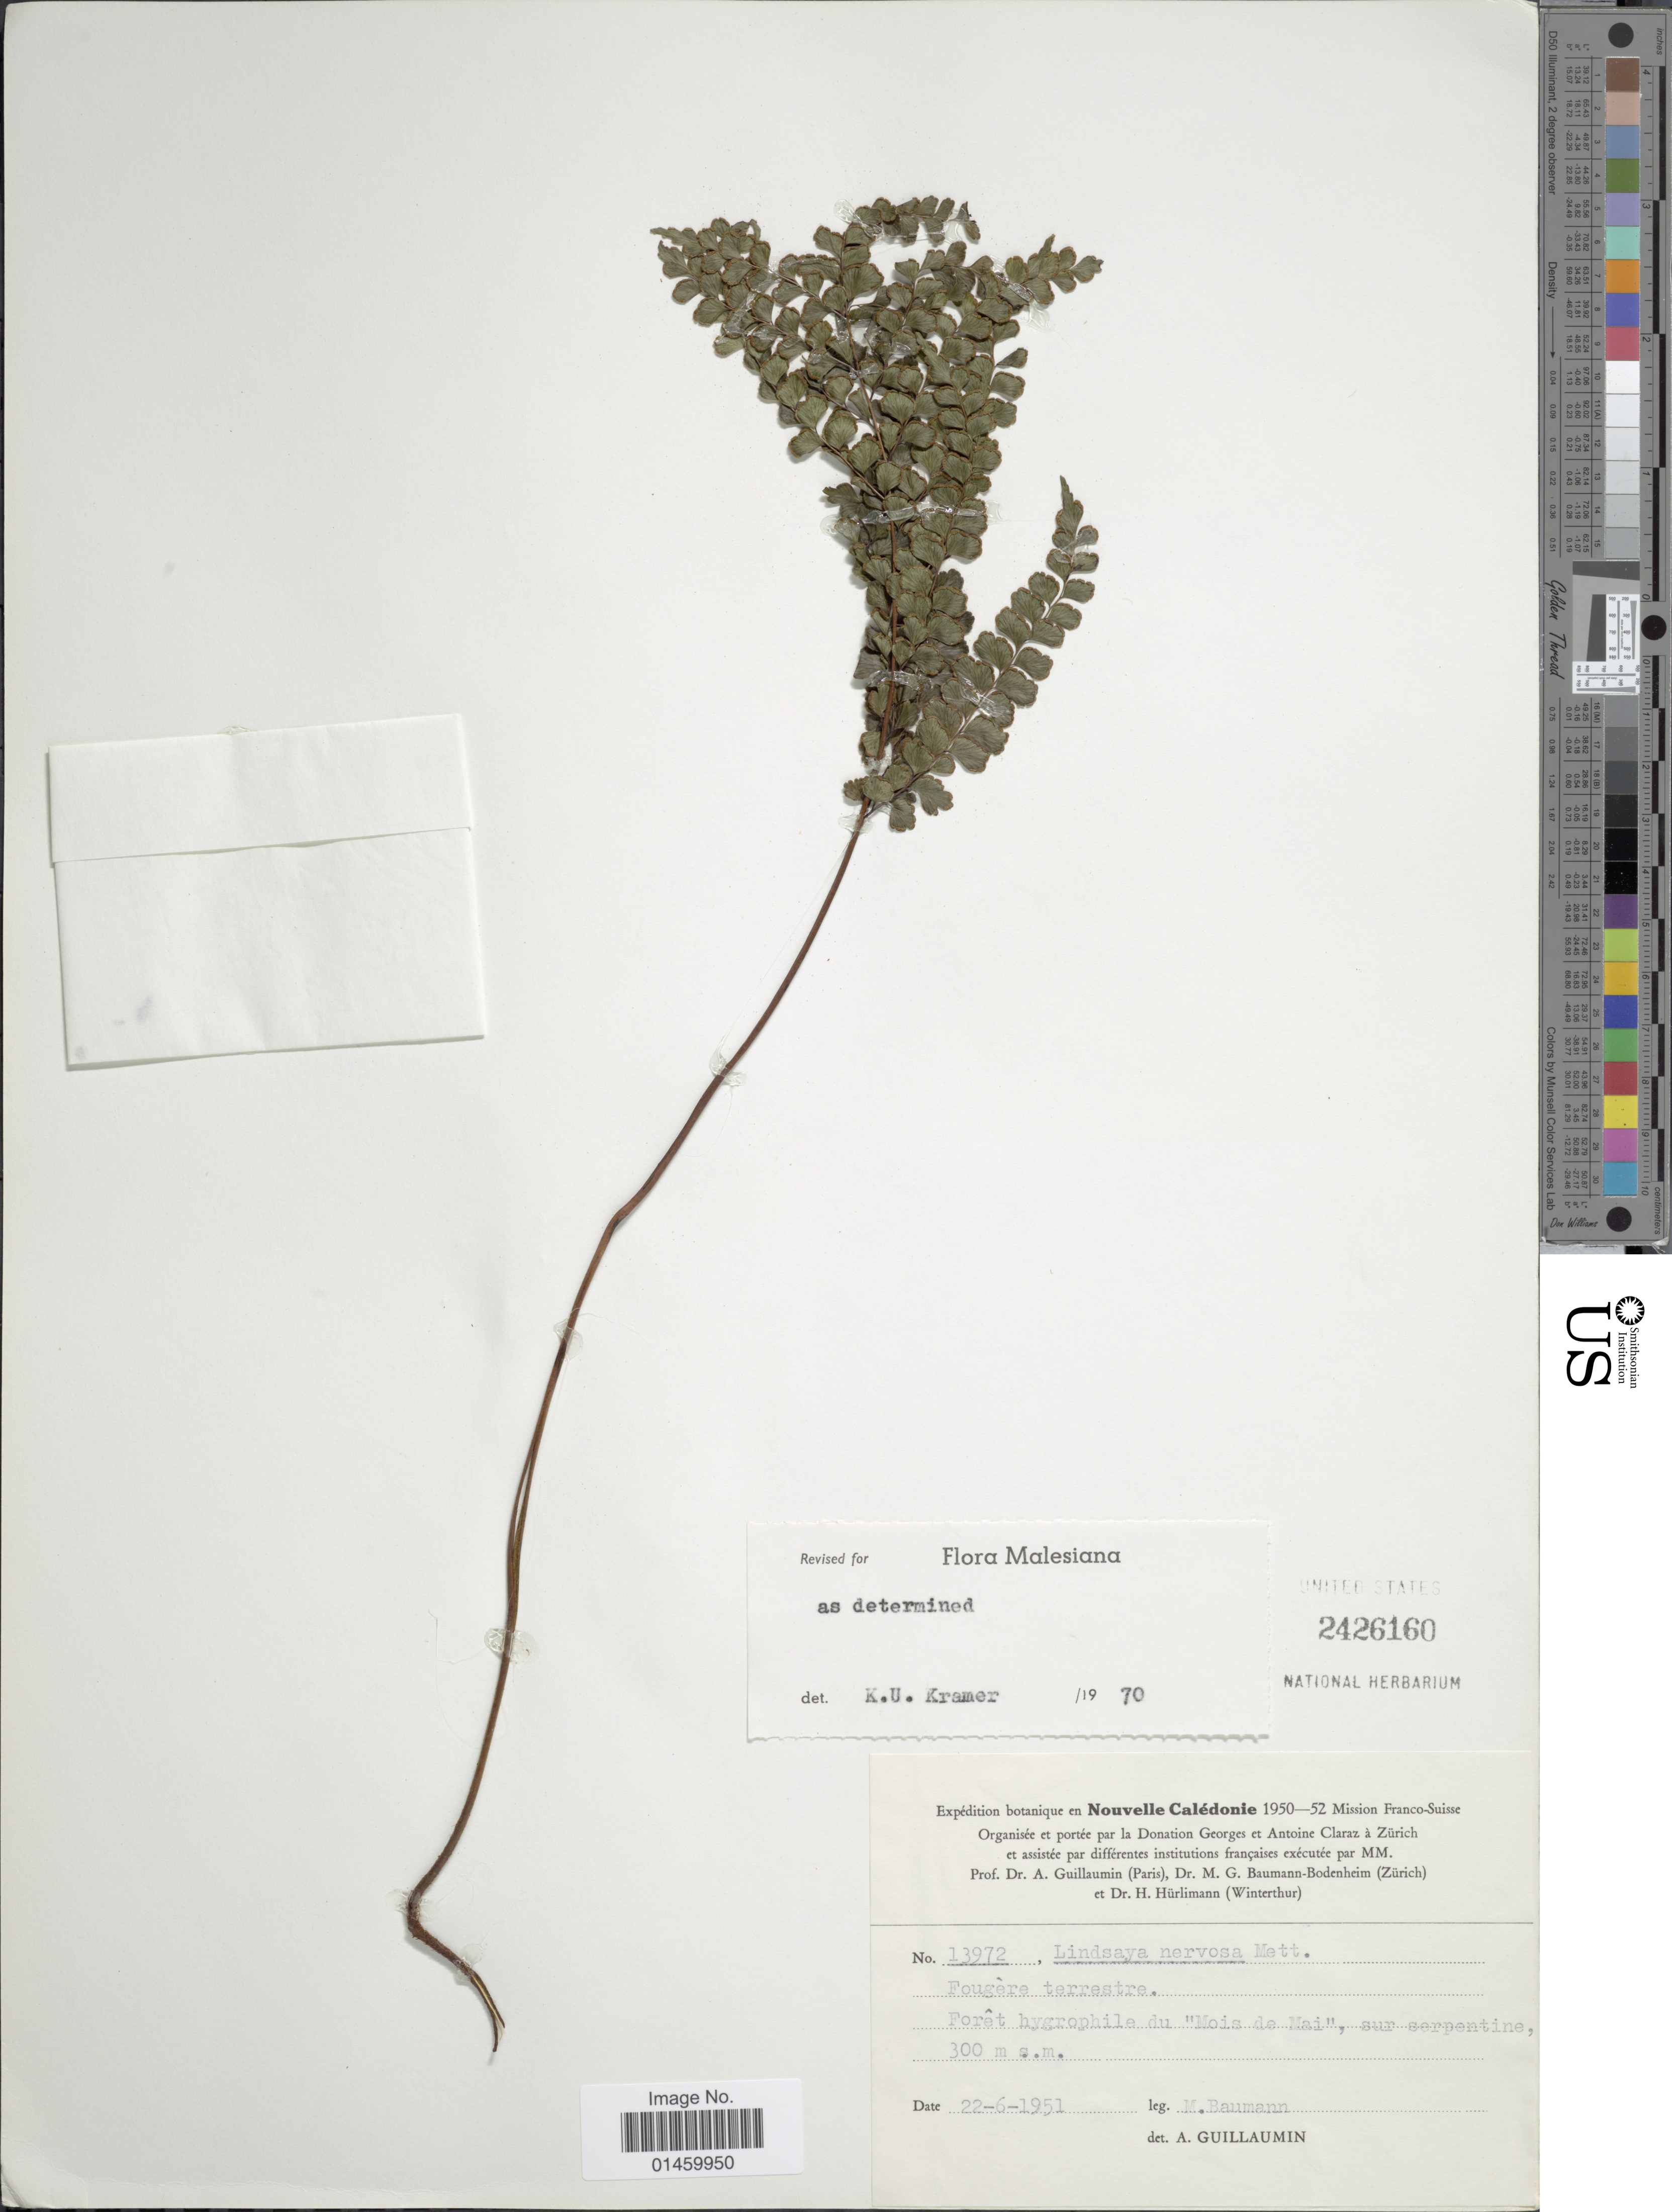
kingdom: Plantae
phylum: Tracheophyta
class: Polypodiopsida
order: Polypodiales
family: Lindsaeaceae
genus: Lindsaea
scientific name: Lindsaea nervosa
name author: Mett.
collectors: M. Baumann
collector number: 13972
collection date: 1951-06-22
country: New Caledonia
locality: Nouvelle Caledonie. Foret hygrophile du 'Mois de Mai', sur serpentine.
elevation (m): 300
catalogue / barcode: US 2426160